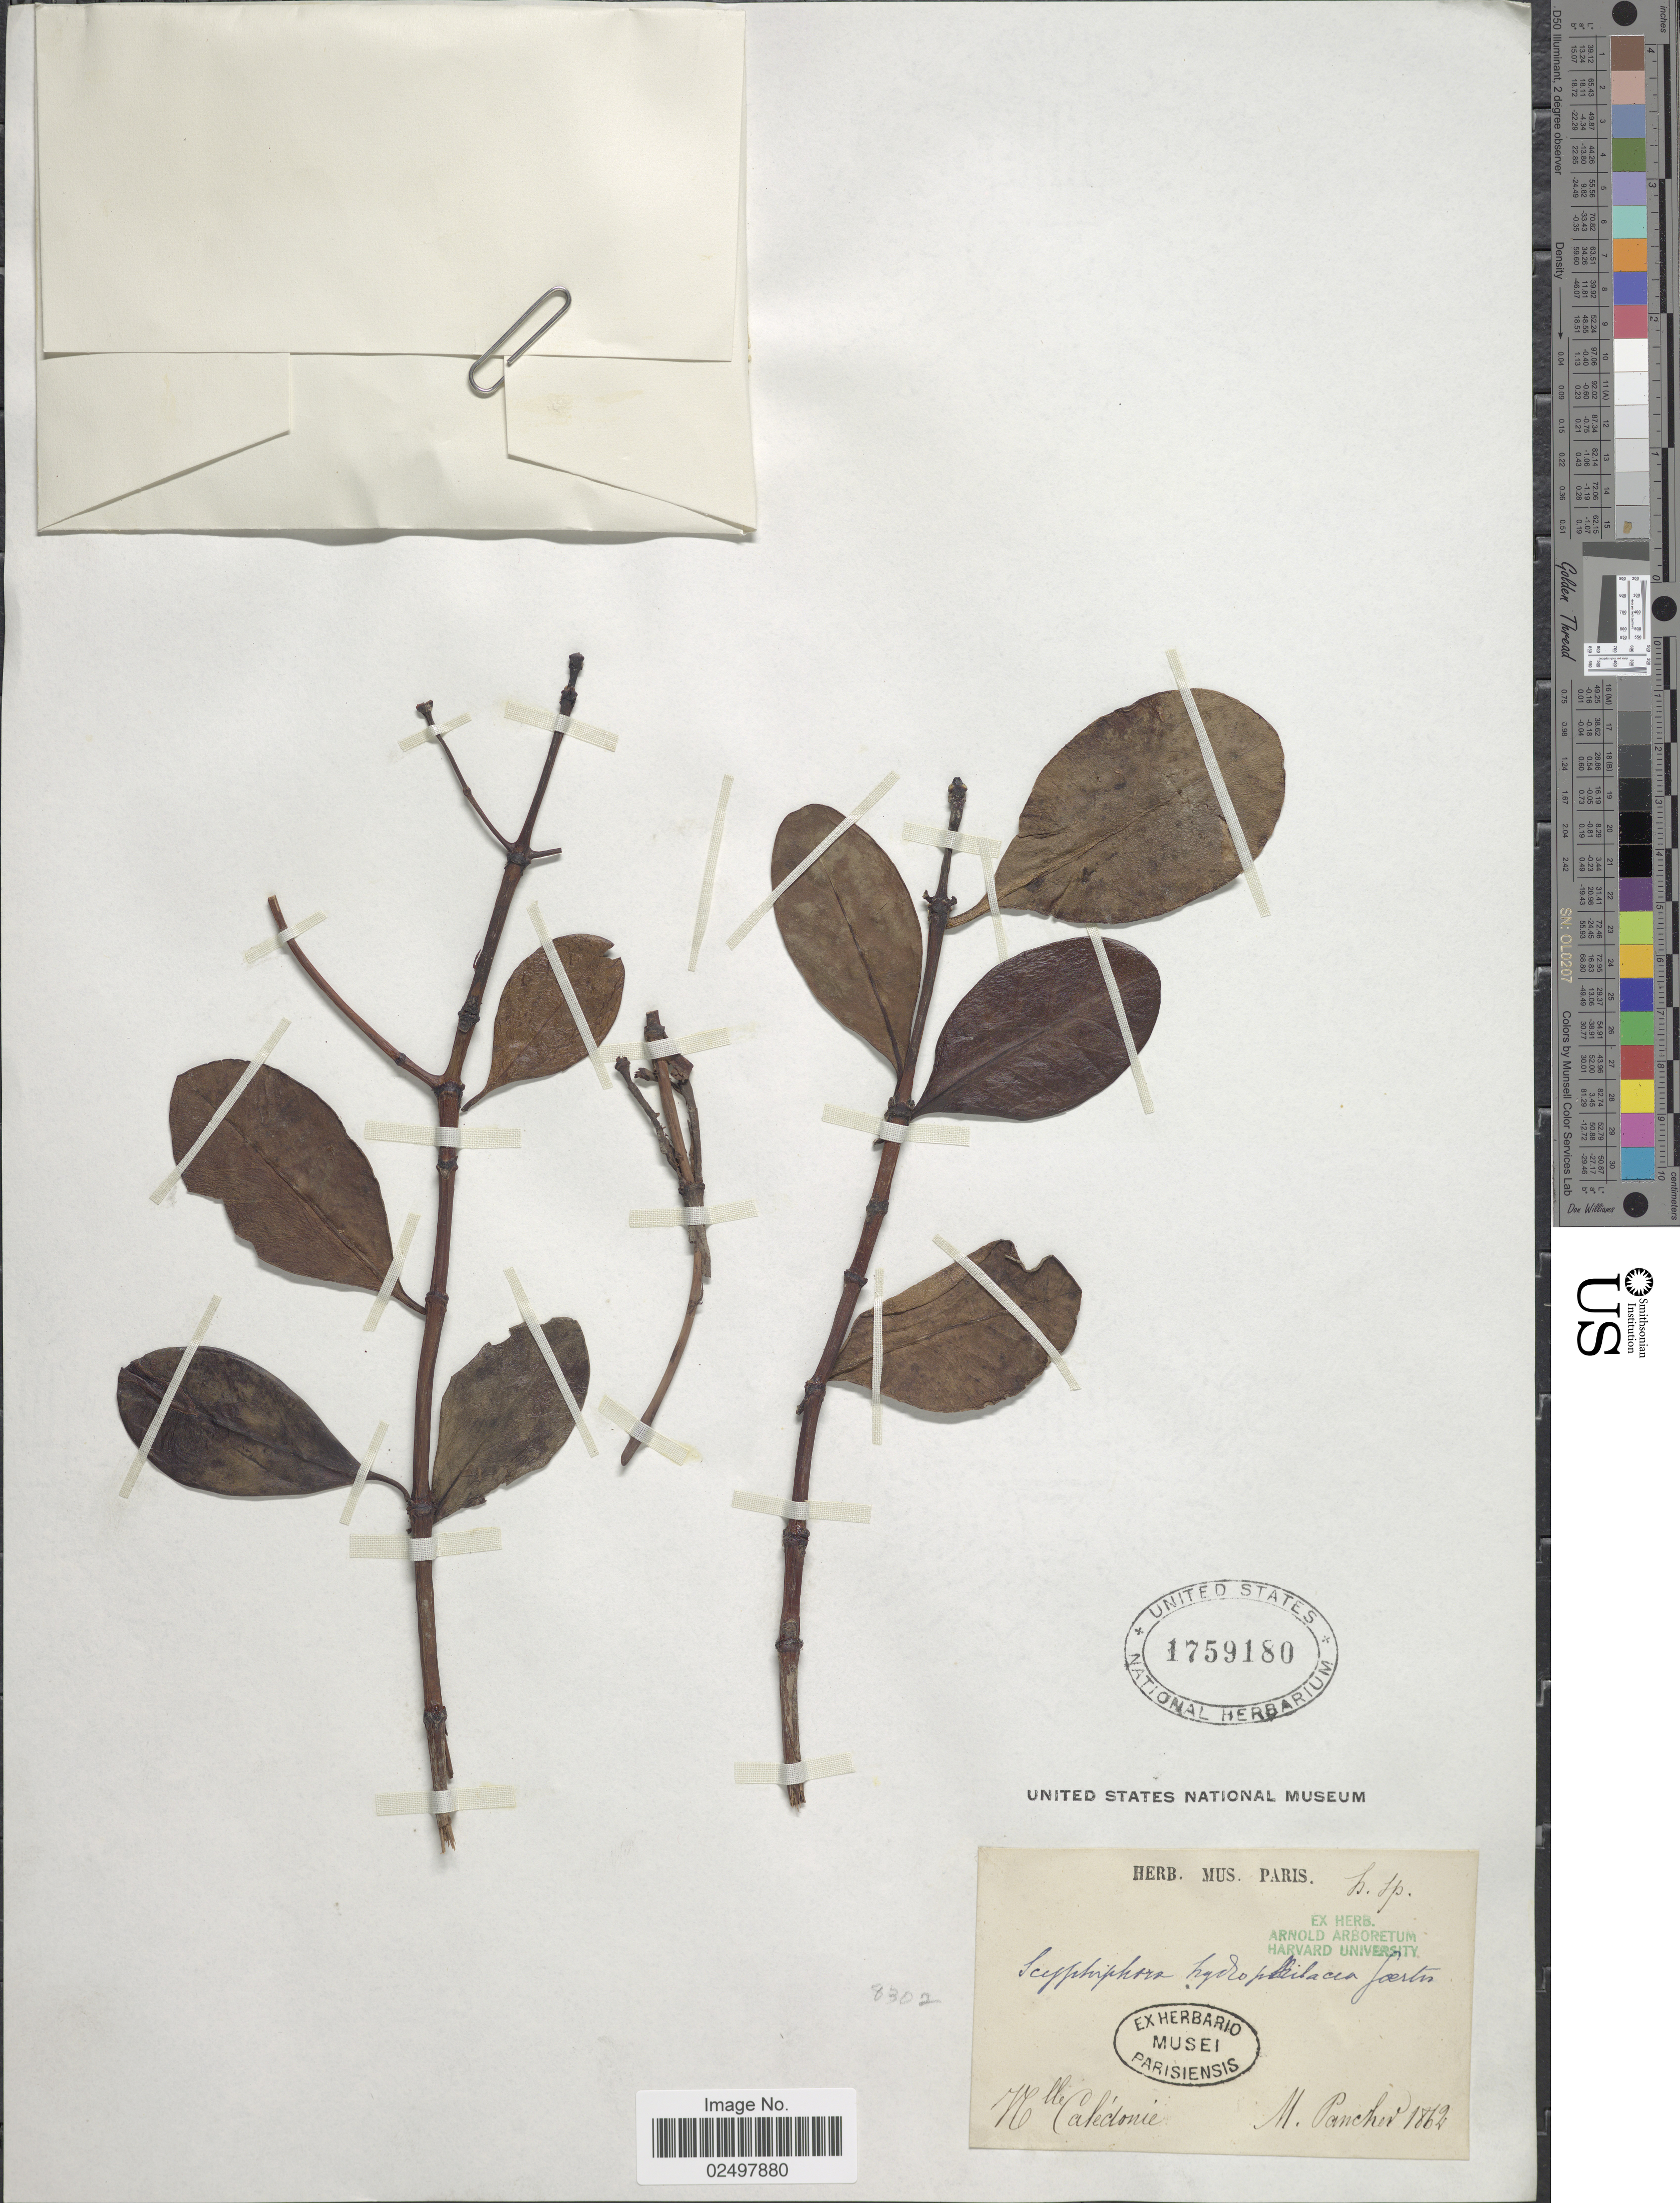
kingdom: Plantae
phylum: Tracheophyta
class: Magnoliopsida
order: Gentianales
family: Rubiaceae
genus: Scyphiphora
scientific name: Scyphiphora hydrophyllacea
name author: Gaertn.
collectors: M. Pancher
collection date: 1862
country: New Caledonia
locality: Ville Caledonie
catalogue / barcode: US 1759180